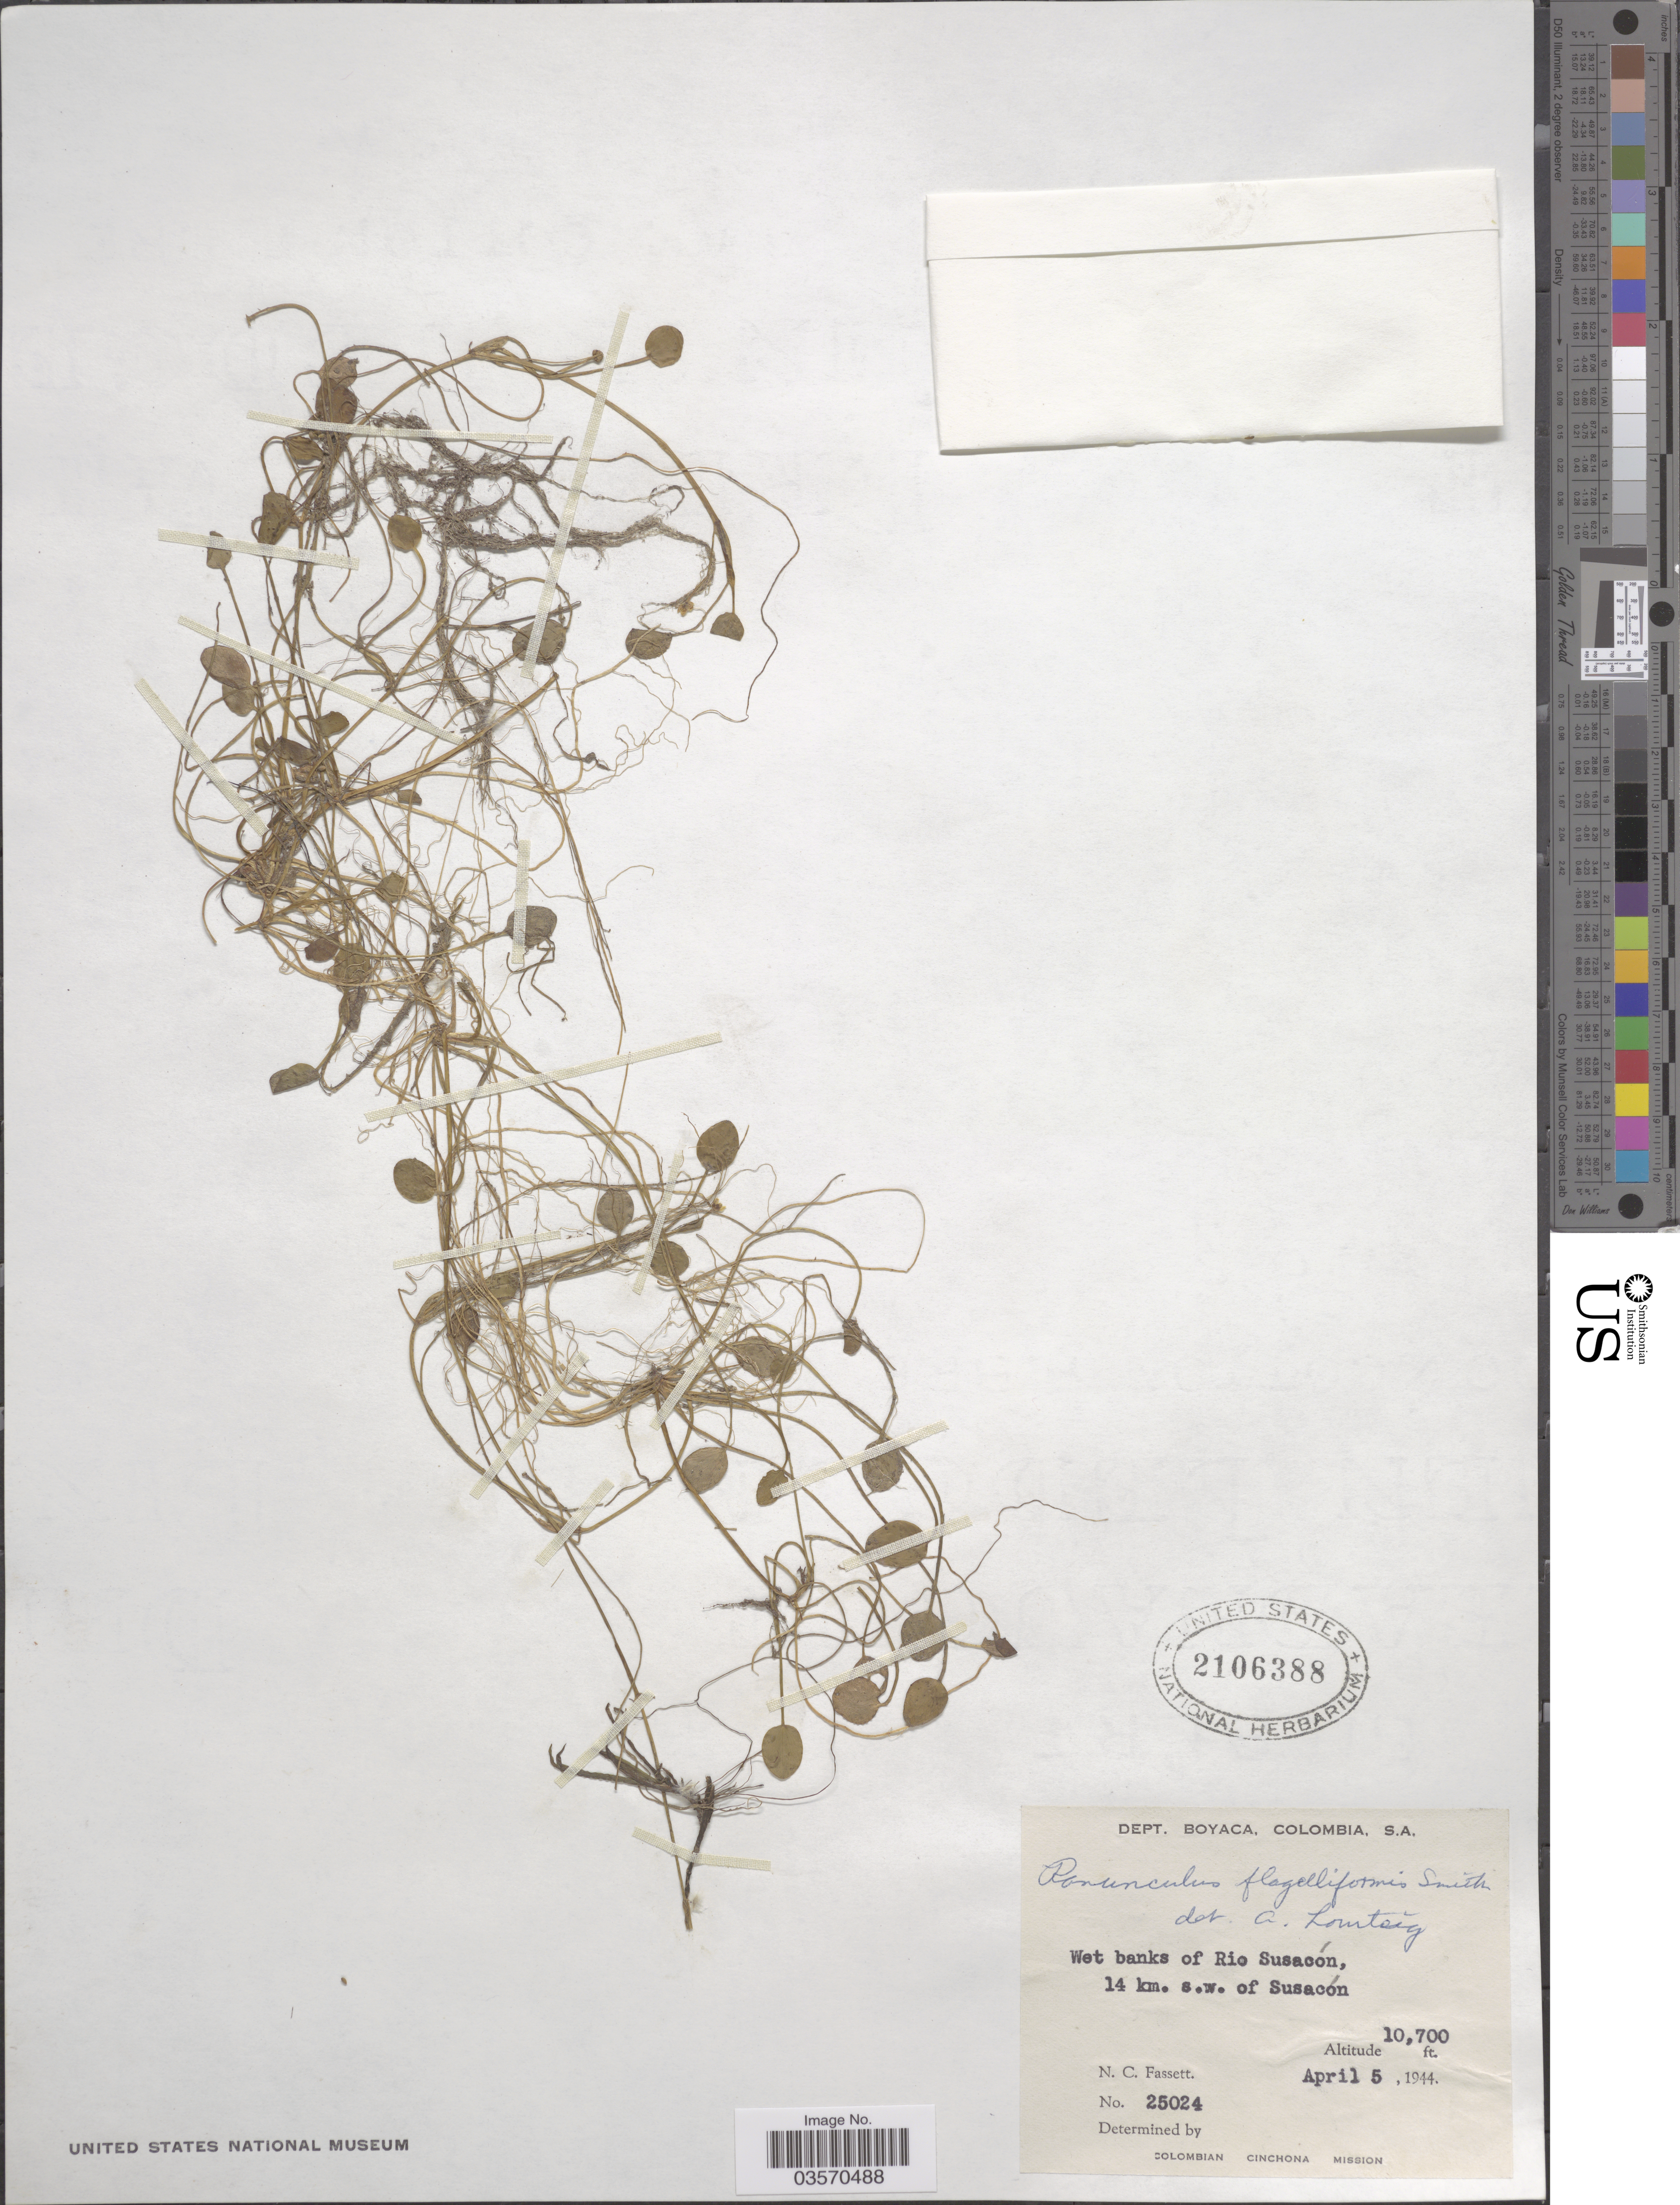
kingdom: Plantae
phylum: Tracheophyta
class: Magnoliopsida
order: Ranunculales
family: Ranunculaceae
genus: Ranunculus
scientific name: Ranunculus flagelliformis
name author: Sm.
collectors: N. C. Fassett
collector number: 25024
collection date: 1944-04-05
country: Colombia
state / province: Boyacá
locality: Dept. Boyaca. Wet banks of Rio Susacón, 14 km. s.w. of Susacón.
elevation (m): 3261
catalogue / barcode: US 2106388